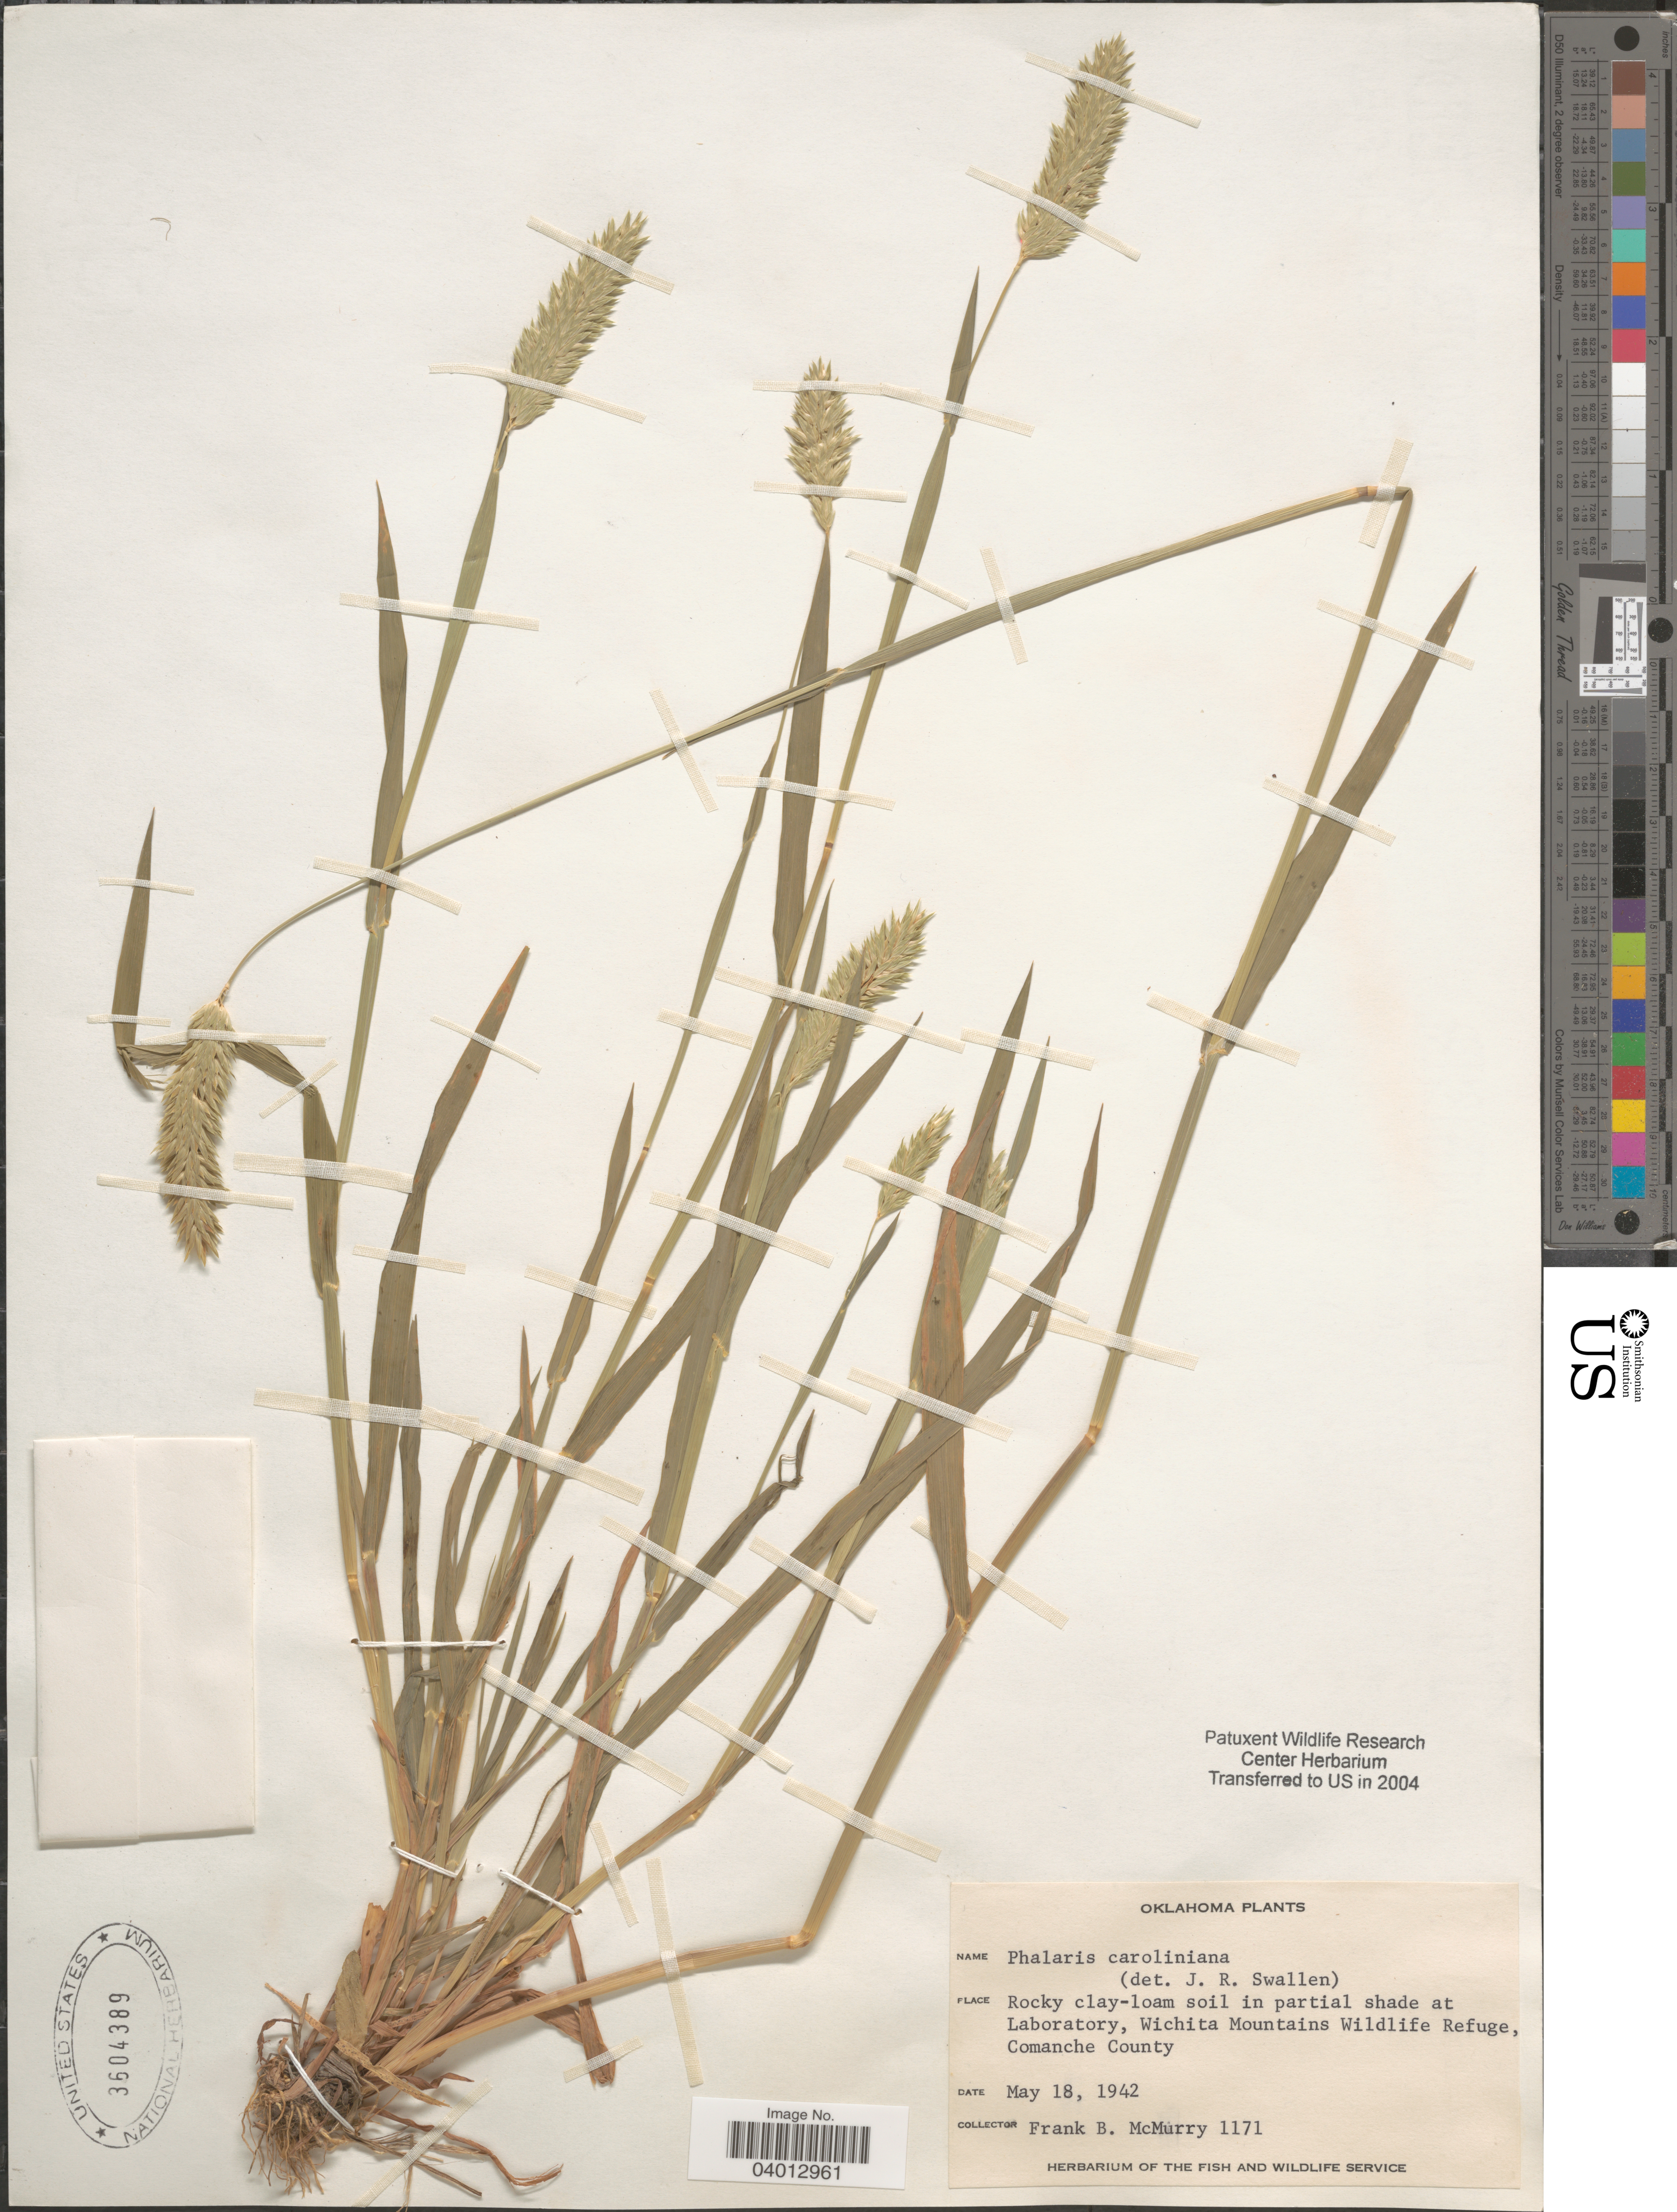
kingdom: Plantae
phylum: Tracheophyta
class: Liliopsida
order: Poales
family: Poaceae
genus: Phalaris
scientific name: Phalaris caroliniana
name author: Walter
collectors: F. B. McMurry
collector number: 1171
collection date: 1942-05-18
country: United States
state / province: Oklahoma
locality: In partial shade at Laboratory, Wichita Mountains Wildlife Refuge, Comanche County.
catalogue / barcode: US 3604389